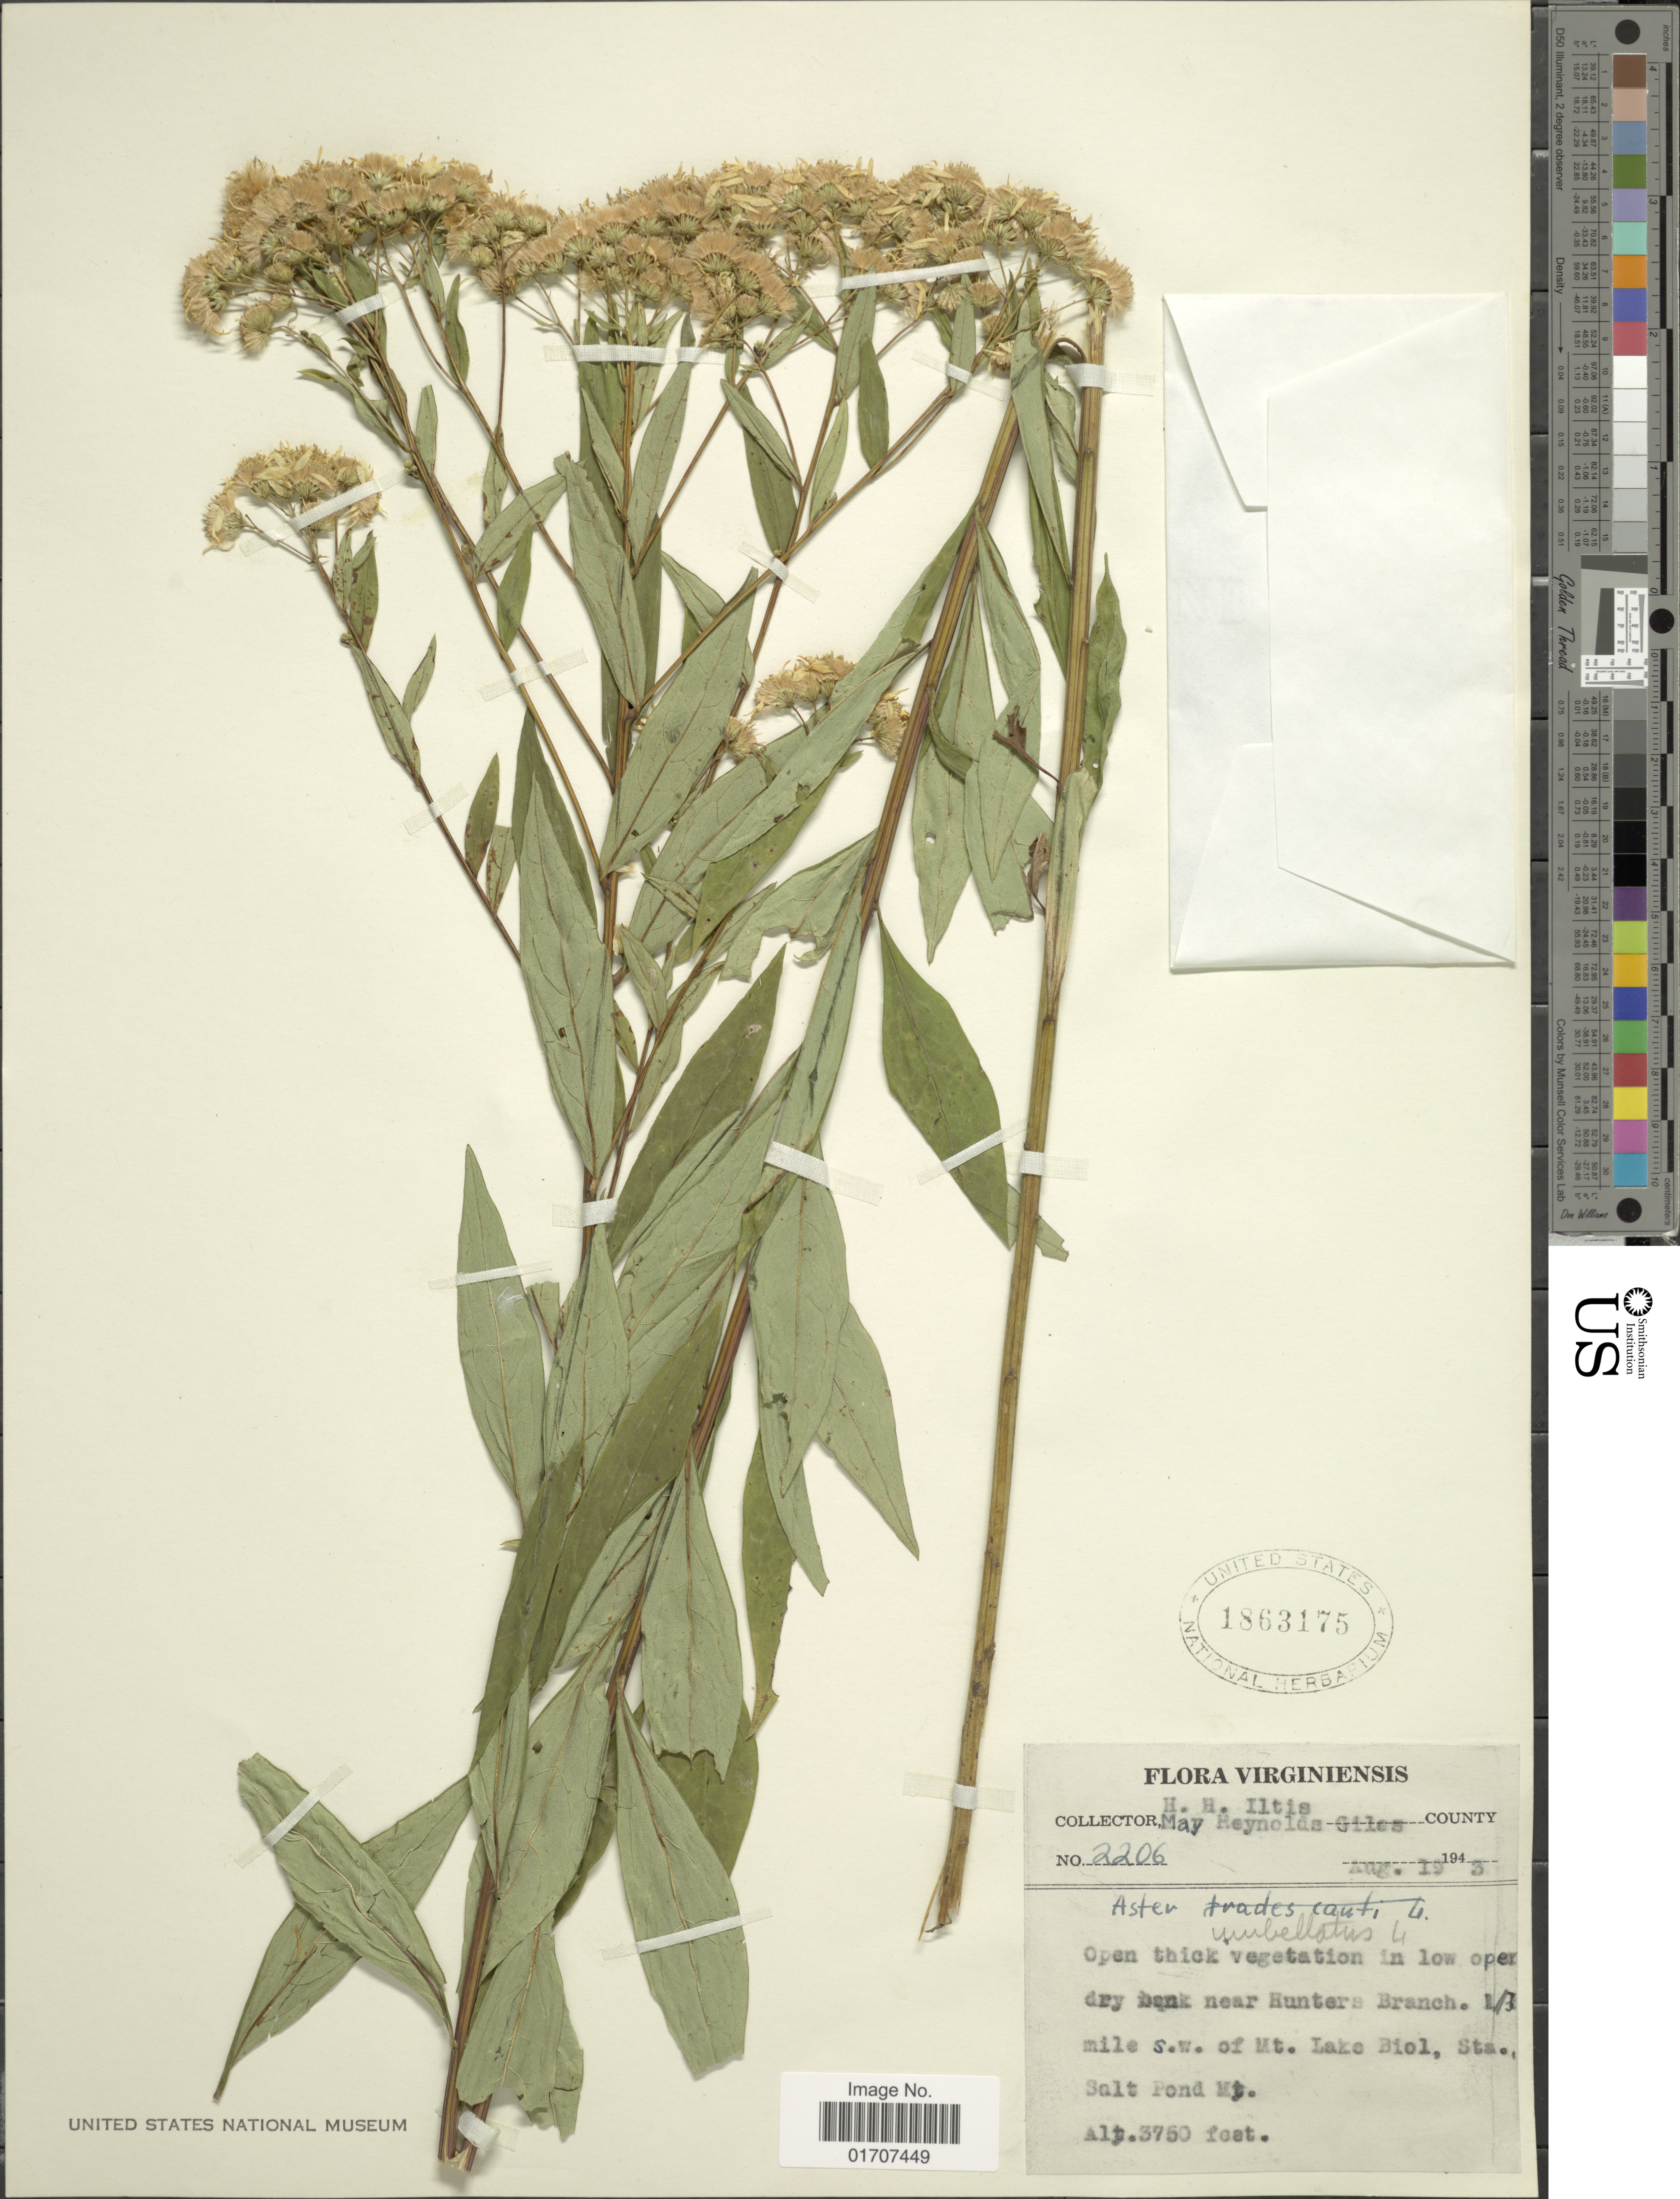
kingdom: Plantae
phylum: Tracheophyta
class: Magnoliopsida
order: Asterales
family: Asteraceae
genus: Doellingeria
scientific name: Doellingeria umbellata var. umbellata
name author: Nees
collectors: H. H. Iltis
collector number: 2206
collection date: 1943-08-19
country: United States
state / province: Virginia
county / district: Giles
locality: Dry bank near Hunters Branch, 1/3 mile SW of Mt. Lake Biol, Sts., Salt Fond Mt.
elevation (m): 1143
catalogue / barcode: US 1863175